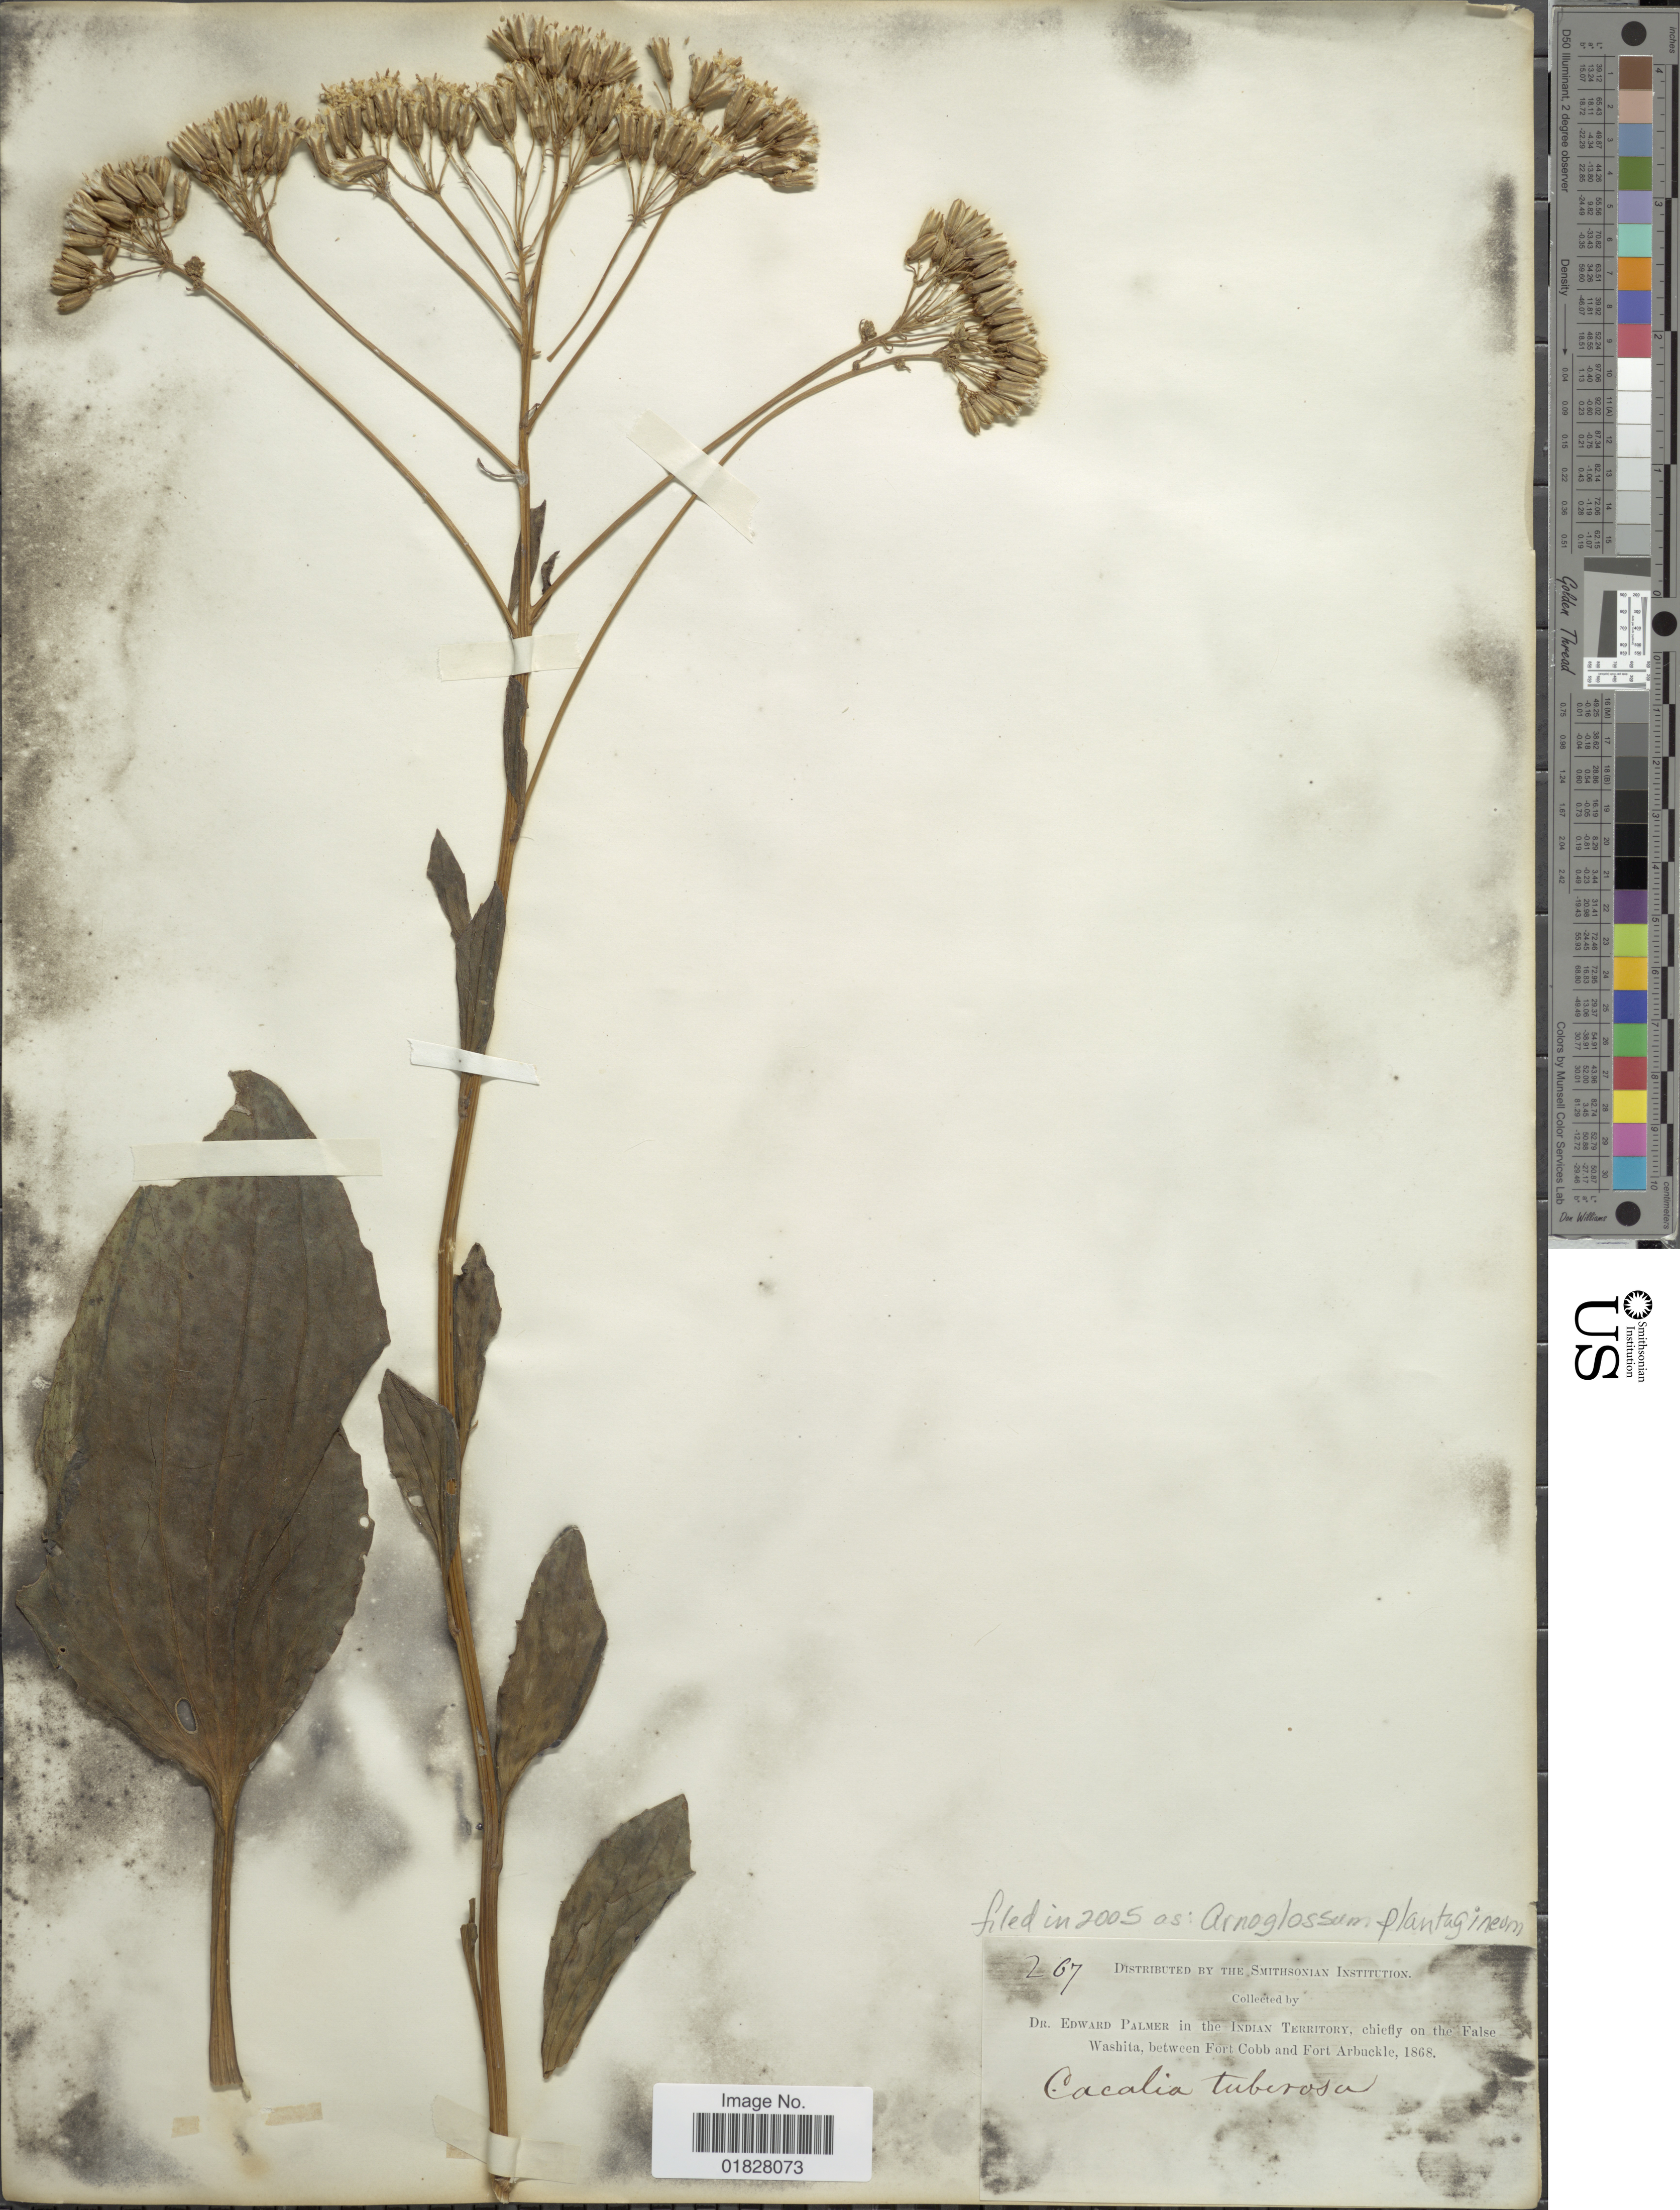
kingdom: Plantae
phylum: Tracheophyta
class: Magnoliopsida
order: Asterales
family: Asteraceae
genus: Arnoglossum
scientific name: Arnoglossum plantagineum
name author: Raf.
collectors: E. Palmer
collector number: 267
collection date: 1868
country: United States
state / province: Oklahoma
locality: In the Indian Territory, chiefly on the False Washita, between Fort Cobb and Fort Arbuckle